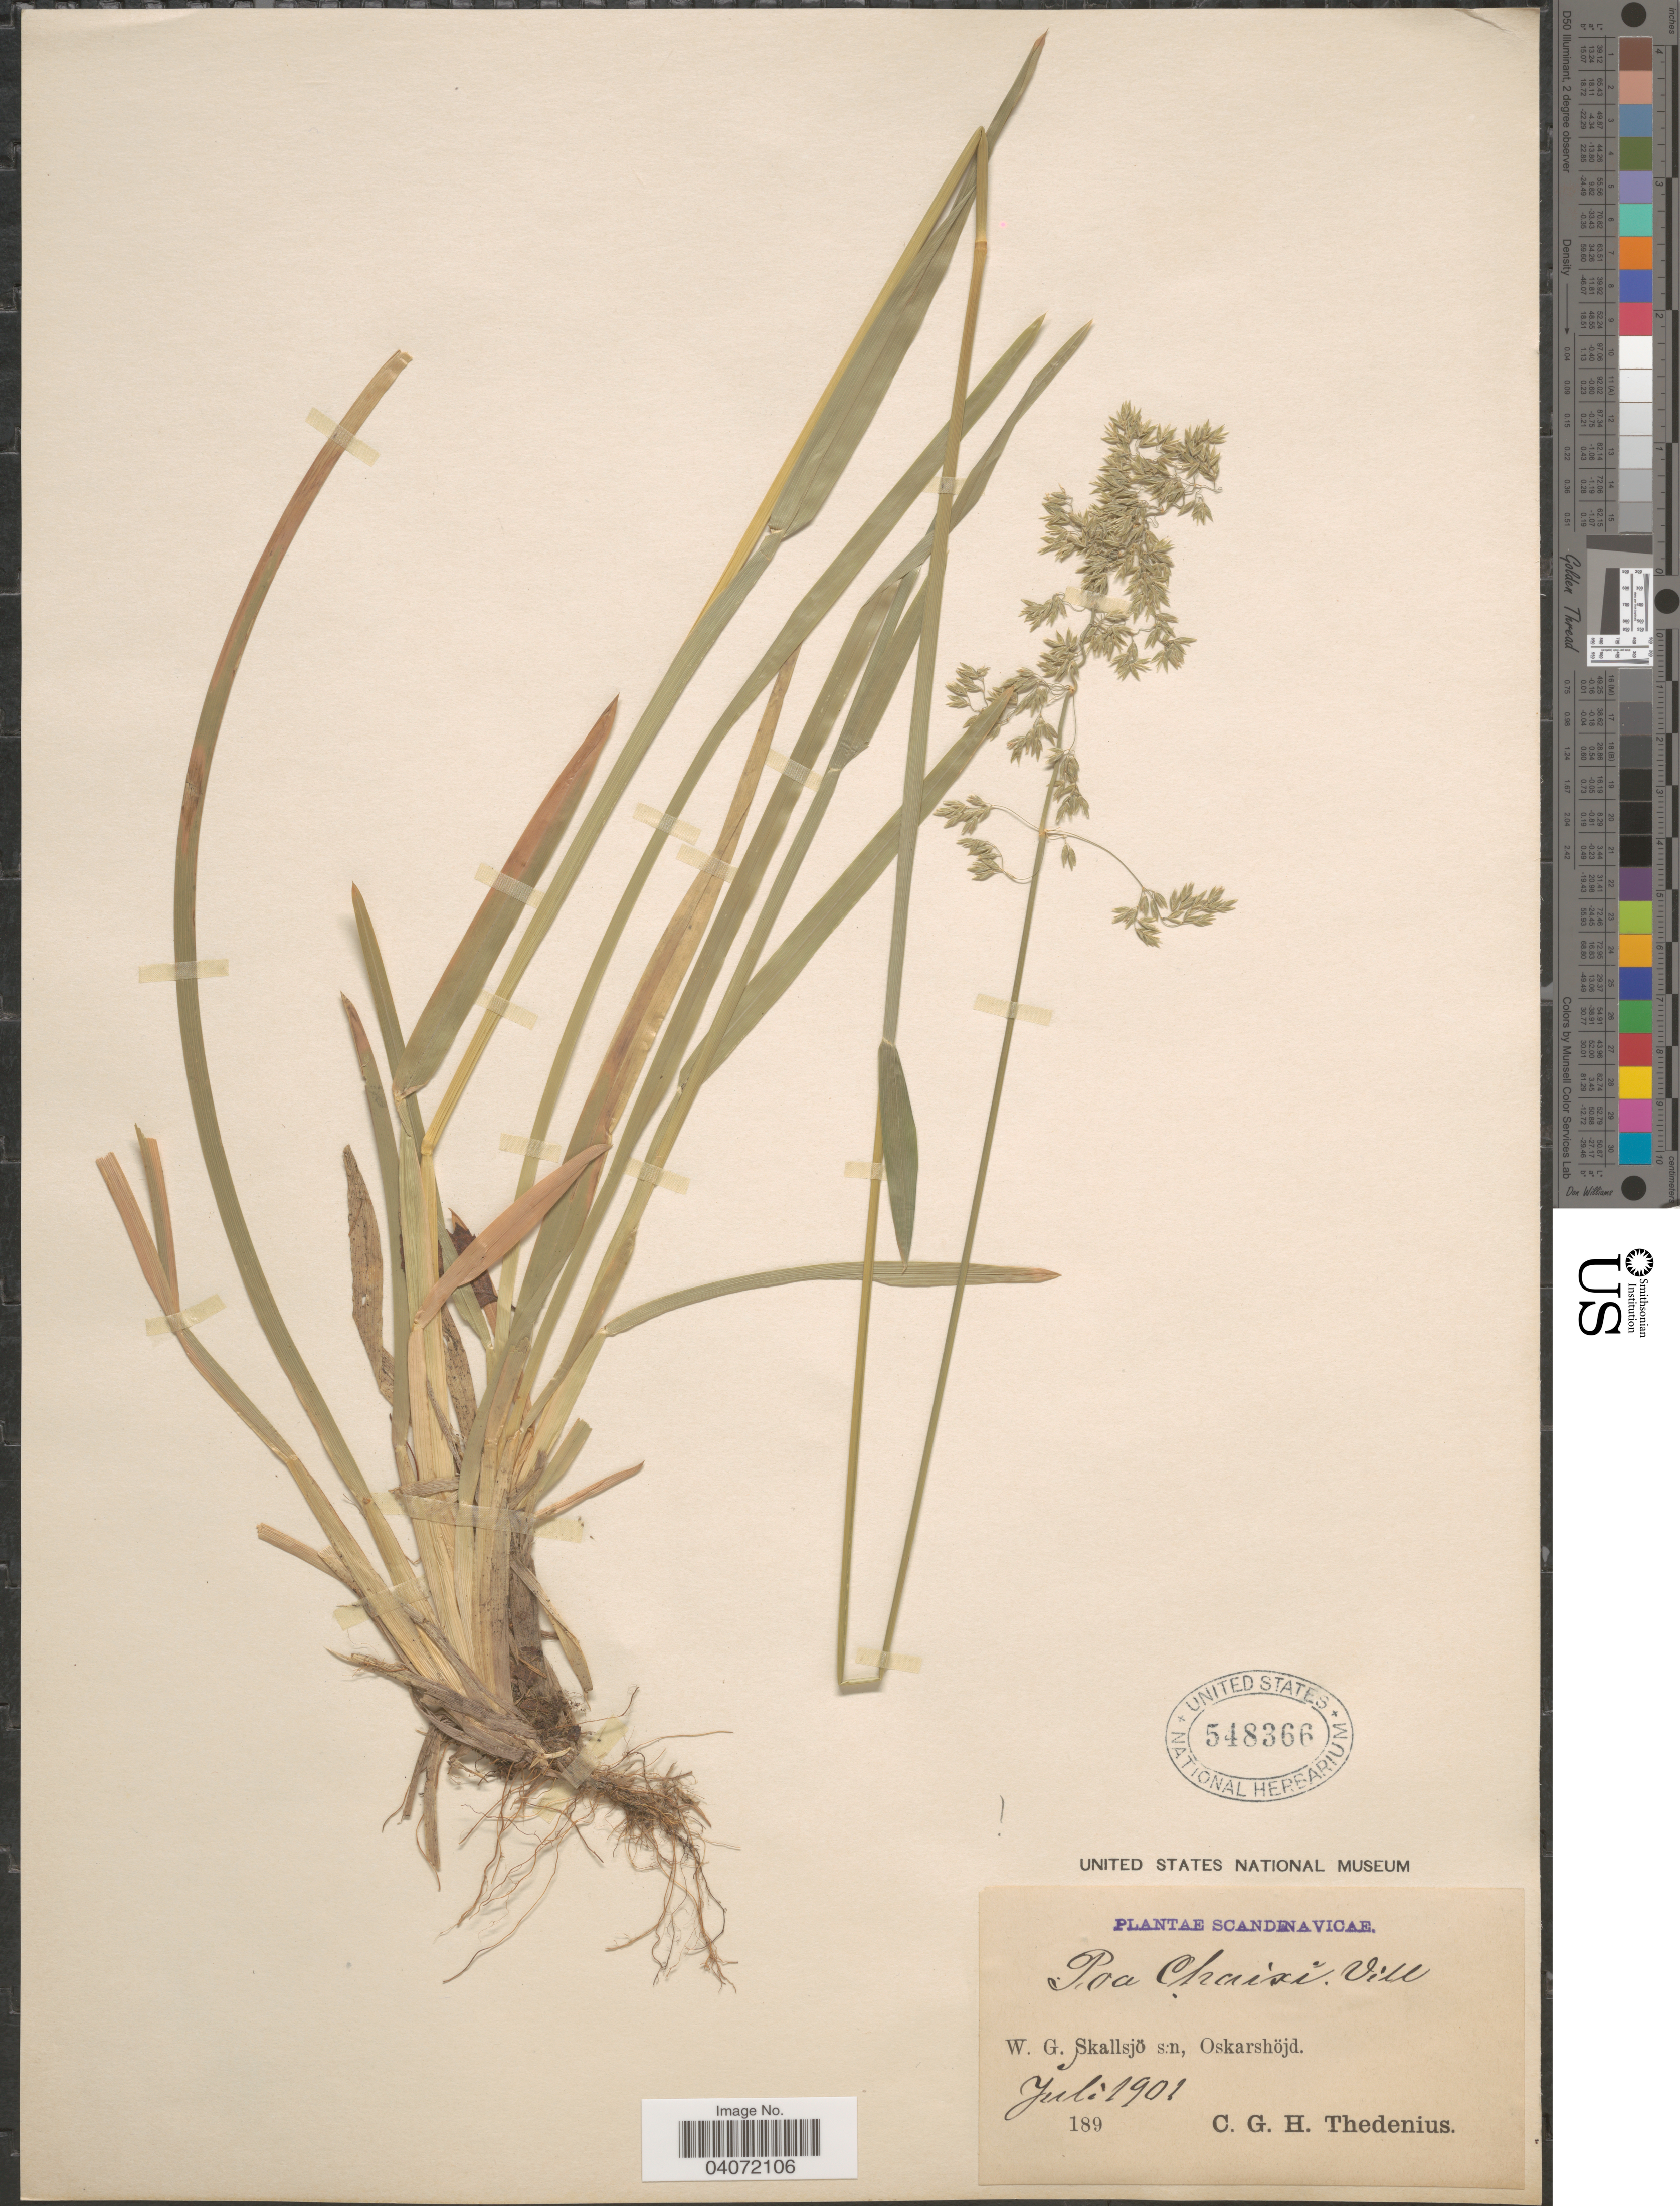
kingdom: Plantae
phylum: Tracheophyta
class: Liliopsida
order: Poales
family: Poaceae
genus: Poa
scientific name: Poa chaixii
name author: Vill.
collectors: C. Thedenius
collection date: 1901-07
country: Sweden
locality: Scandenavicae. W.G. Skallsjö s:n, Oskarshöjd.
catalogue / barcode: US 548366